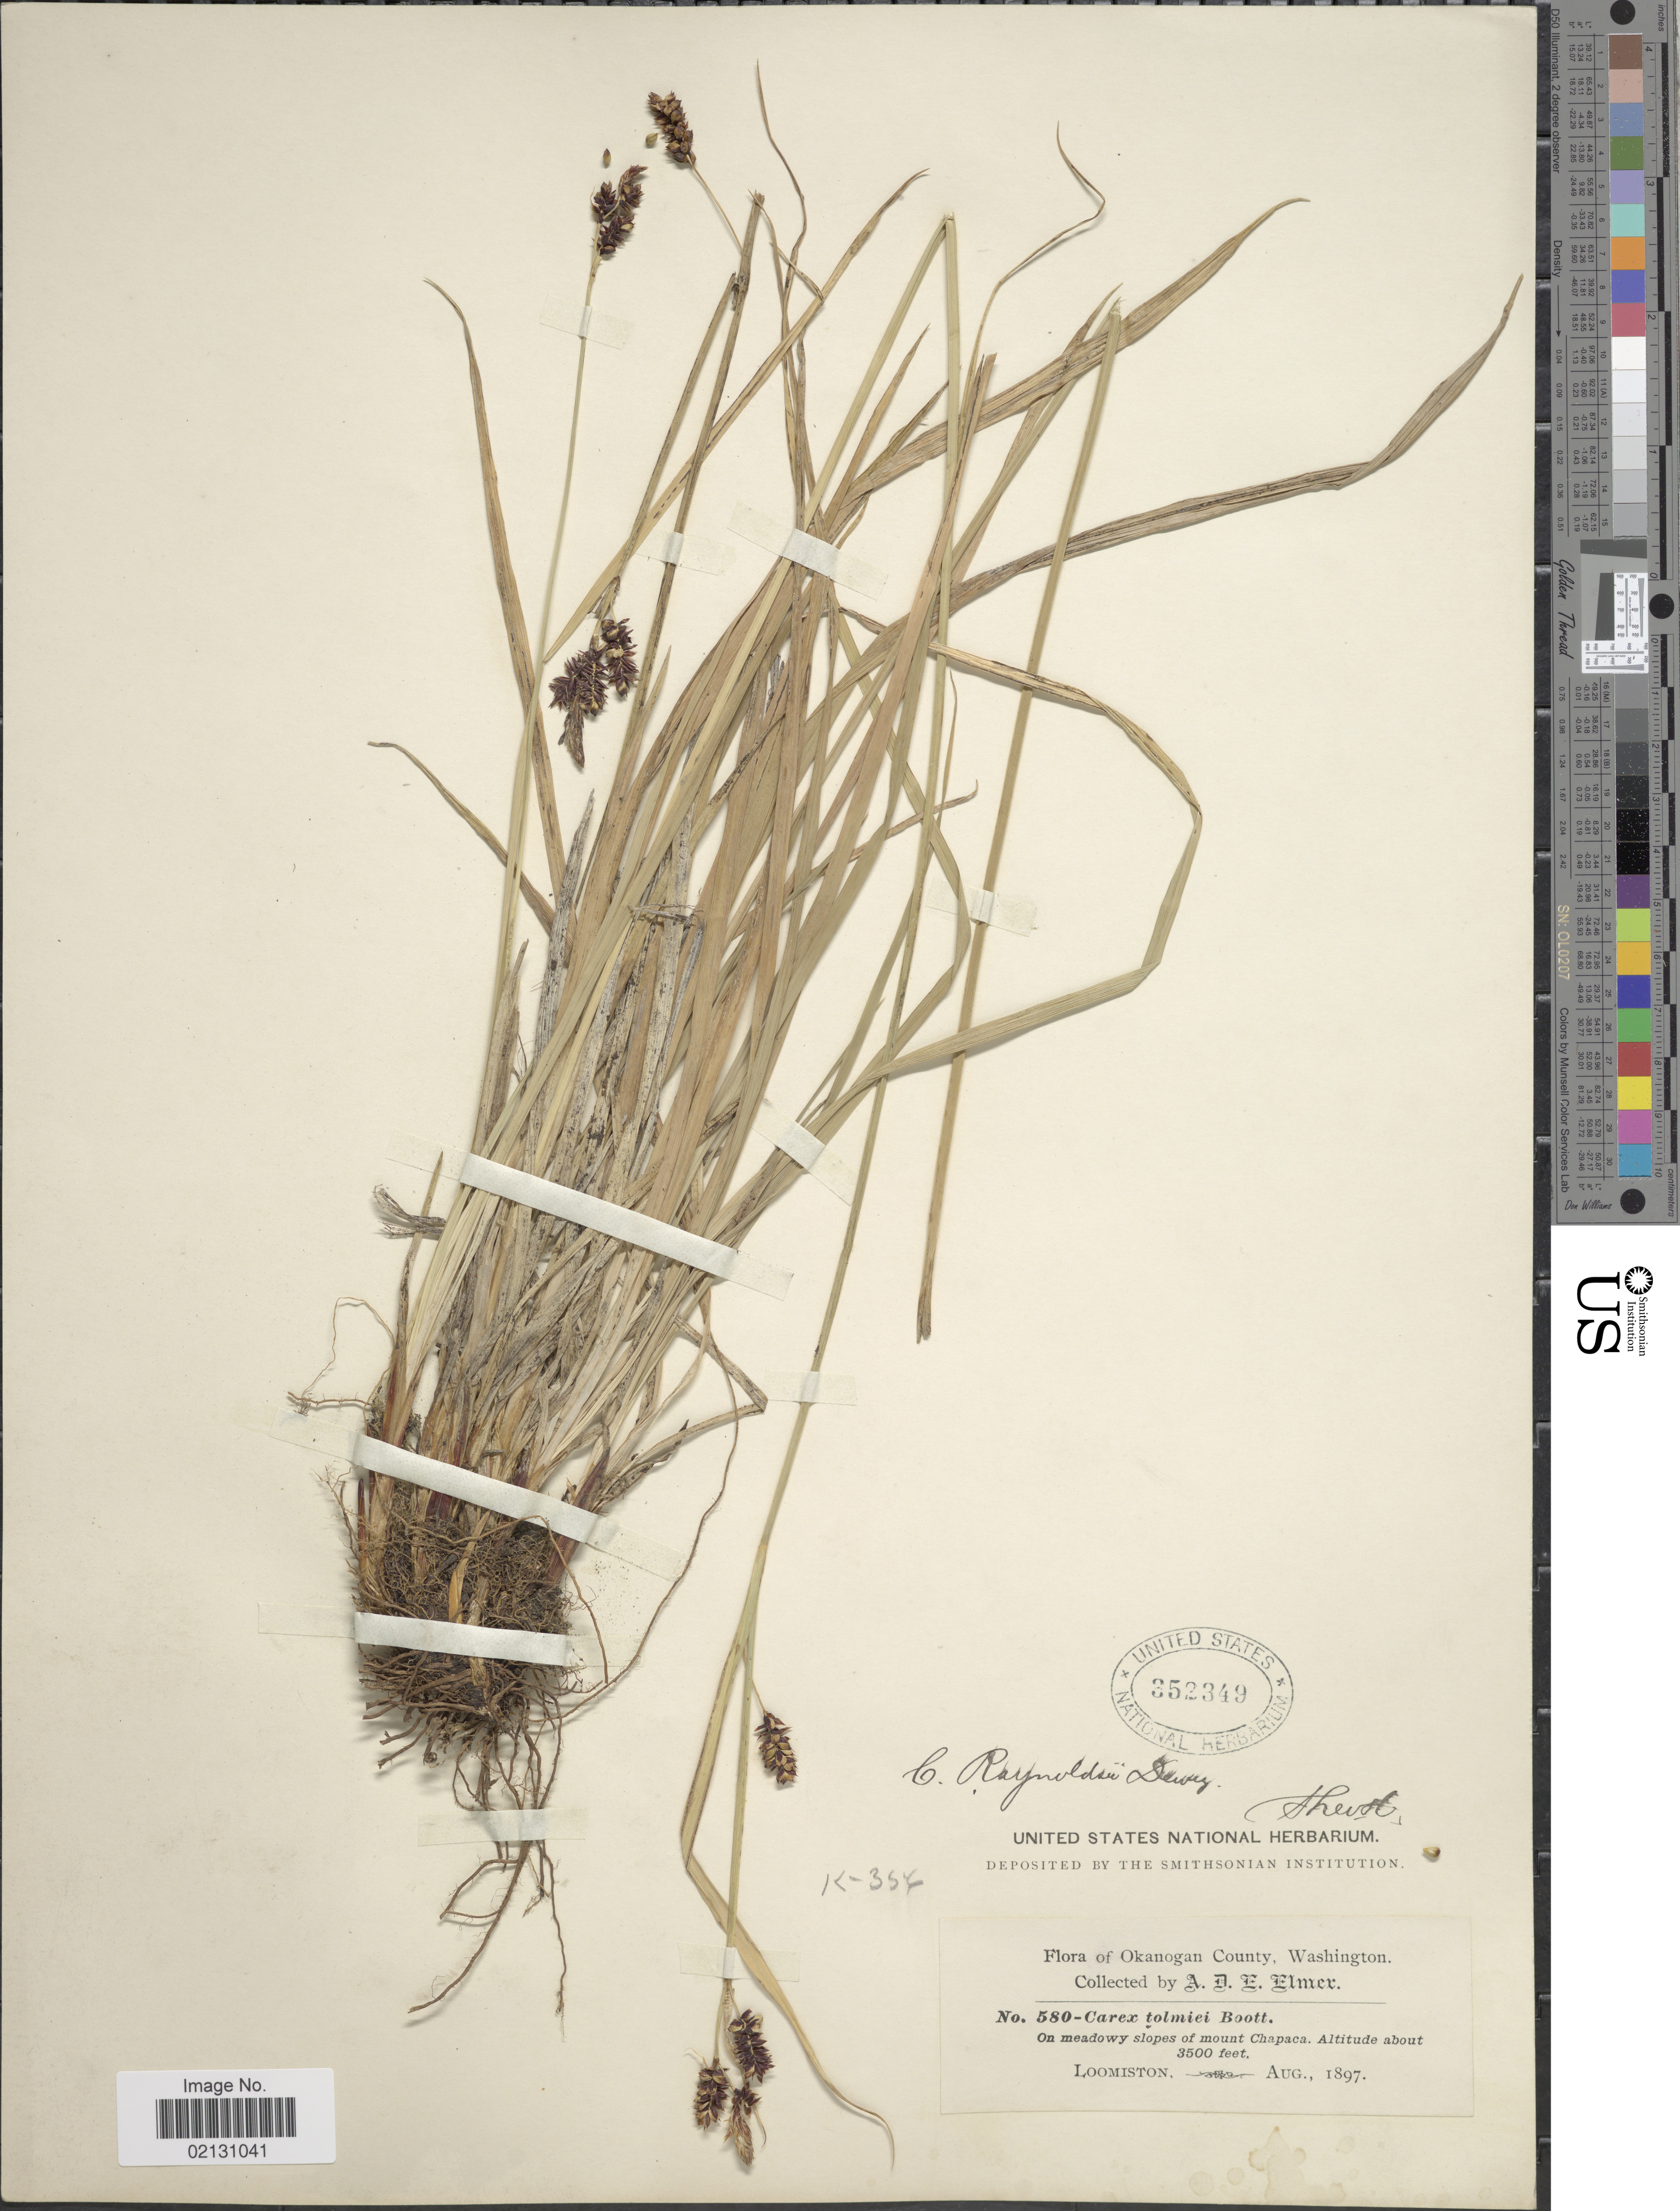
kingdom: Plantae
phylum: Tracheophyta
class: Liliopsida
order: Poales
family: Cyperaceae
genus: Carex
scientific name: Carex raynoldsii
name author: Dewey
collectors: A. D. E. Elmer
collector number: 580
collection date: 1897-08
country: United States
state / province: Washington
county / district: Okanogan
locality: Okanogan County, On meadowy slopes of mount Chapaca, Loomiston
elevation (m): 1067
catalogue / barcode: US 352349